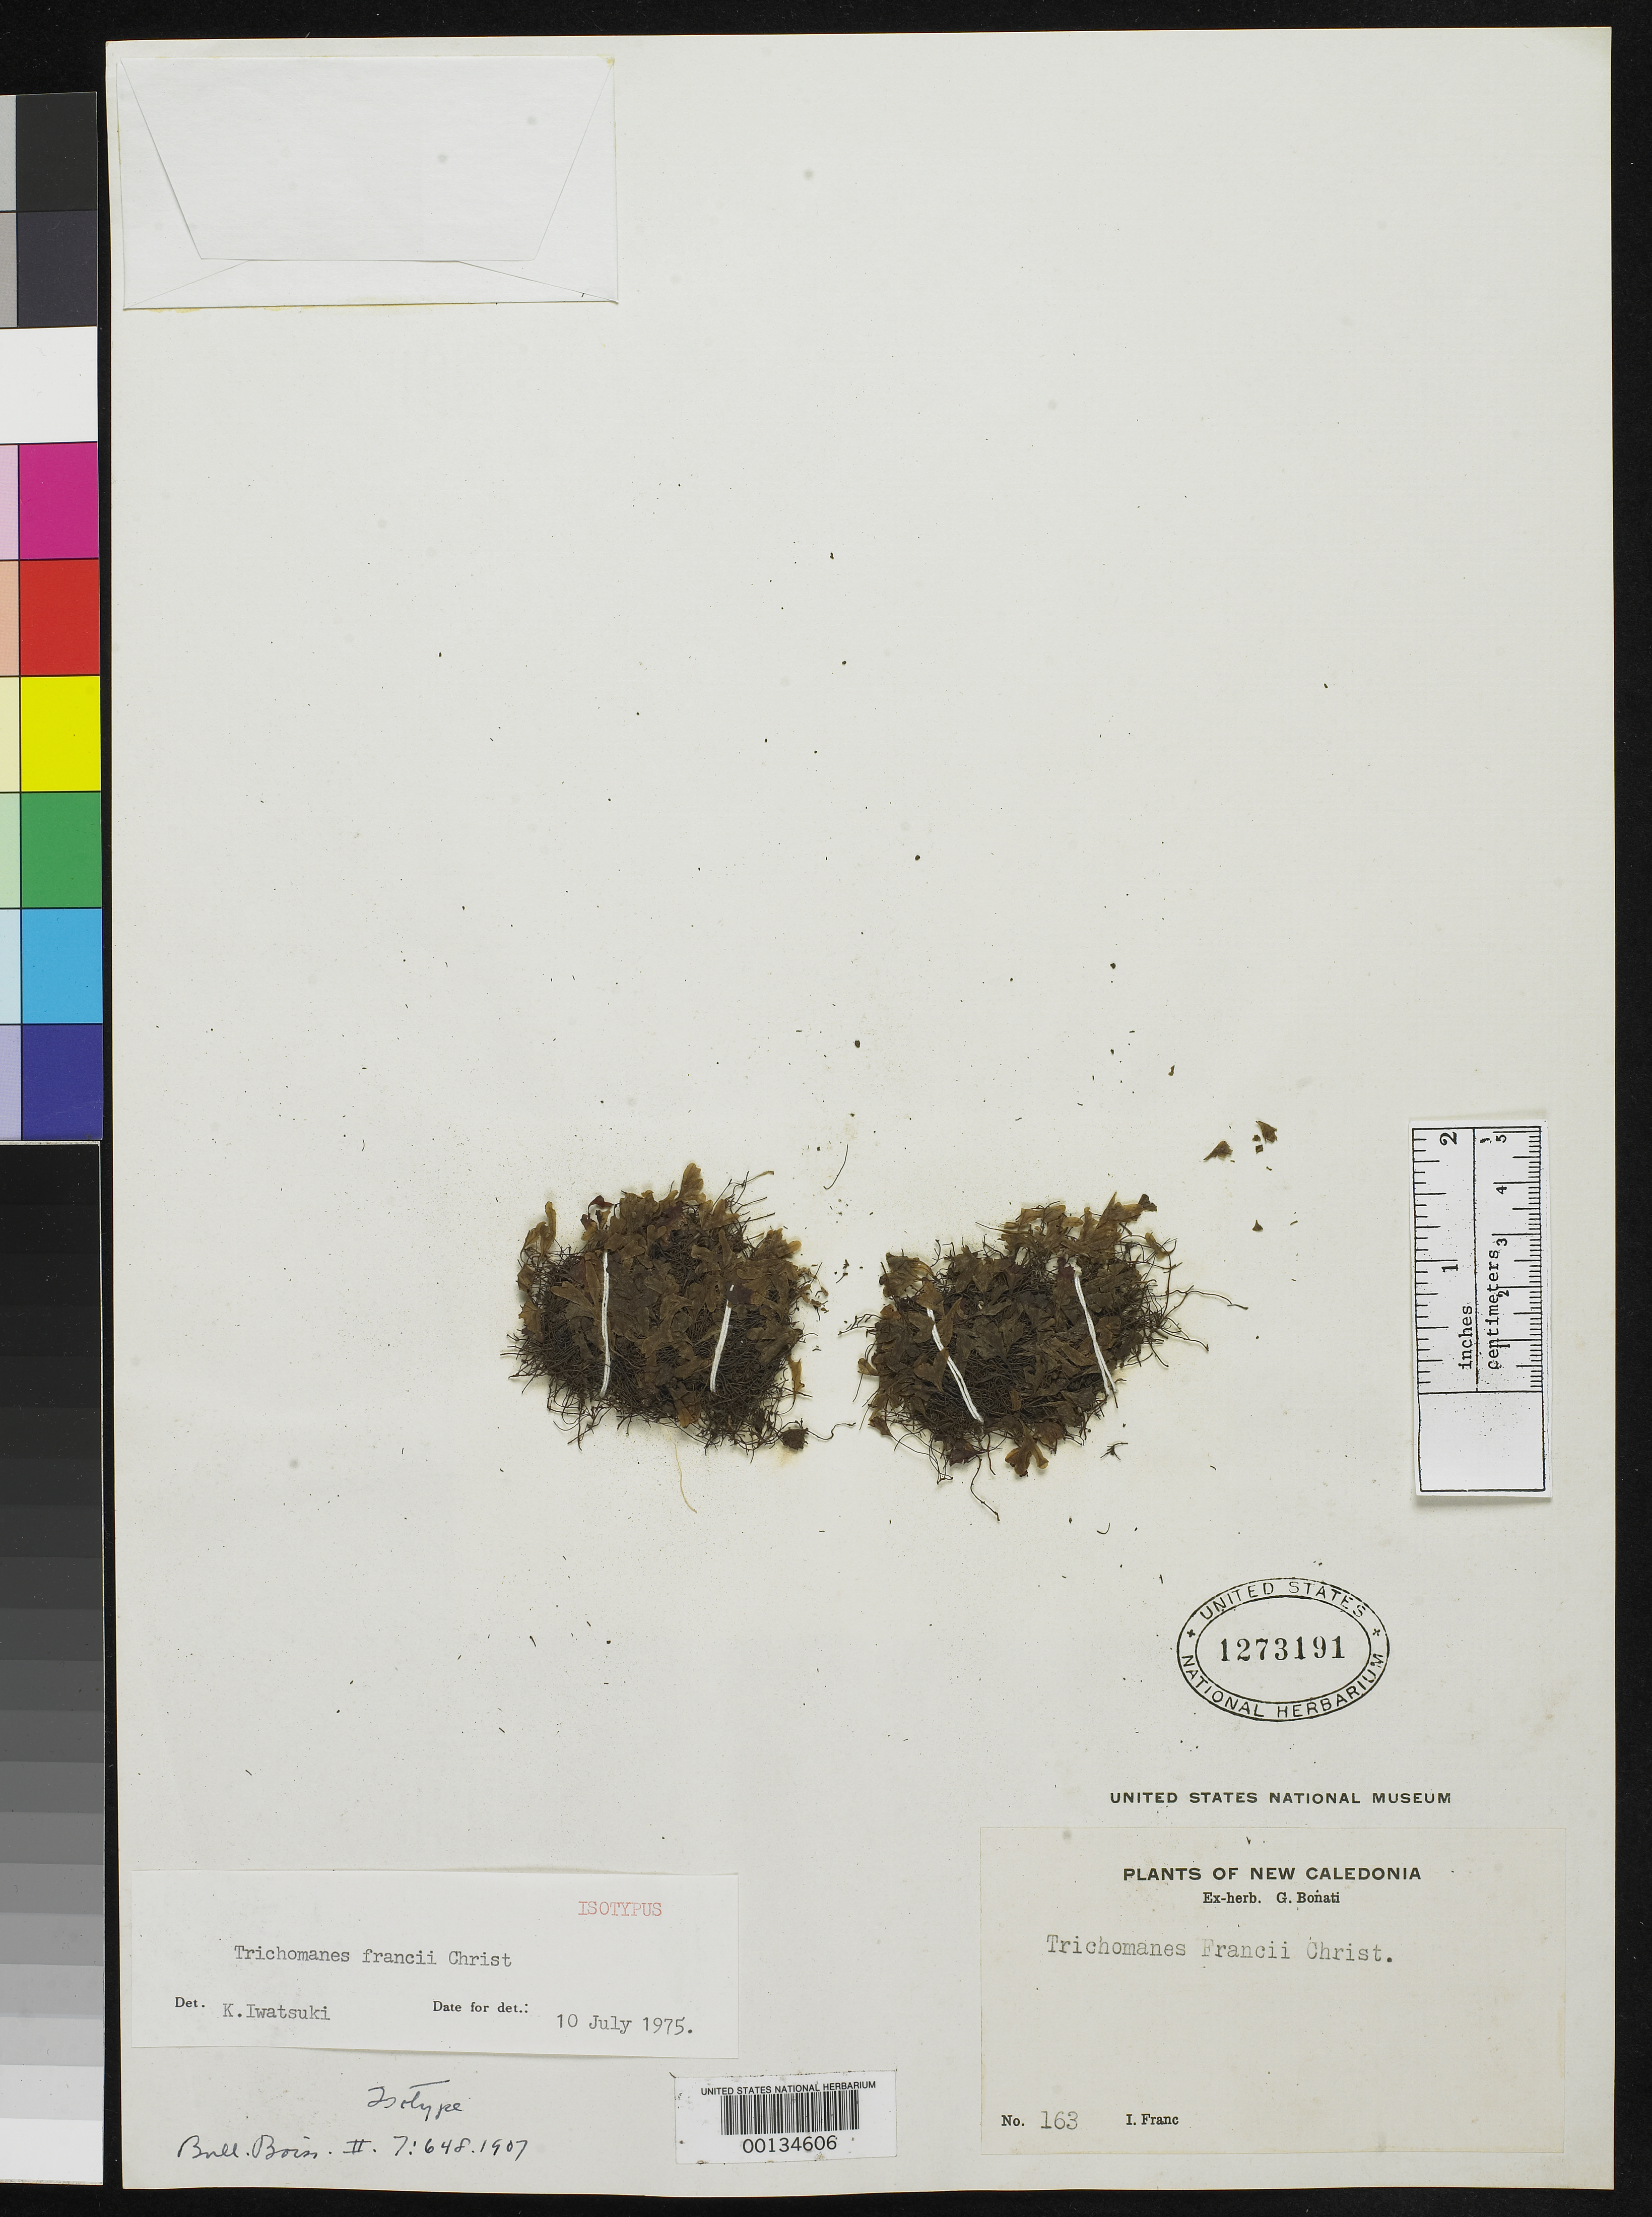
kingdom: Plantae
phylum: Tracheophyta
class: Polypodiopsida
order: Hymenophyllales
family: Hymenophyllaceae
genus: Trichomanes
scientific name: Trichomanes francii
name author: Christ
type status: Type Collection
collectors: I. Franc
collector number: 163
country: New Caledonia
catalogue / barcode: US 1273191